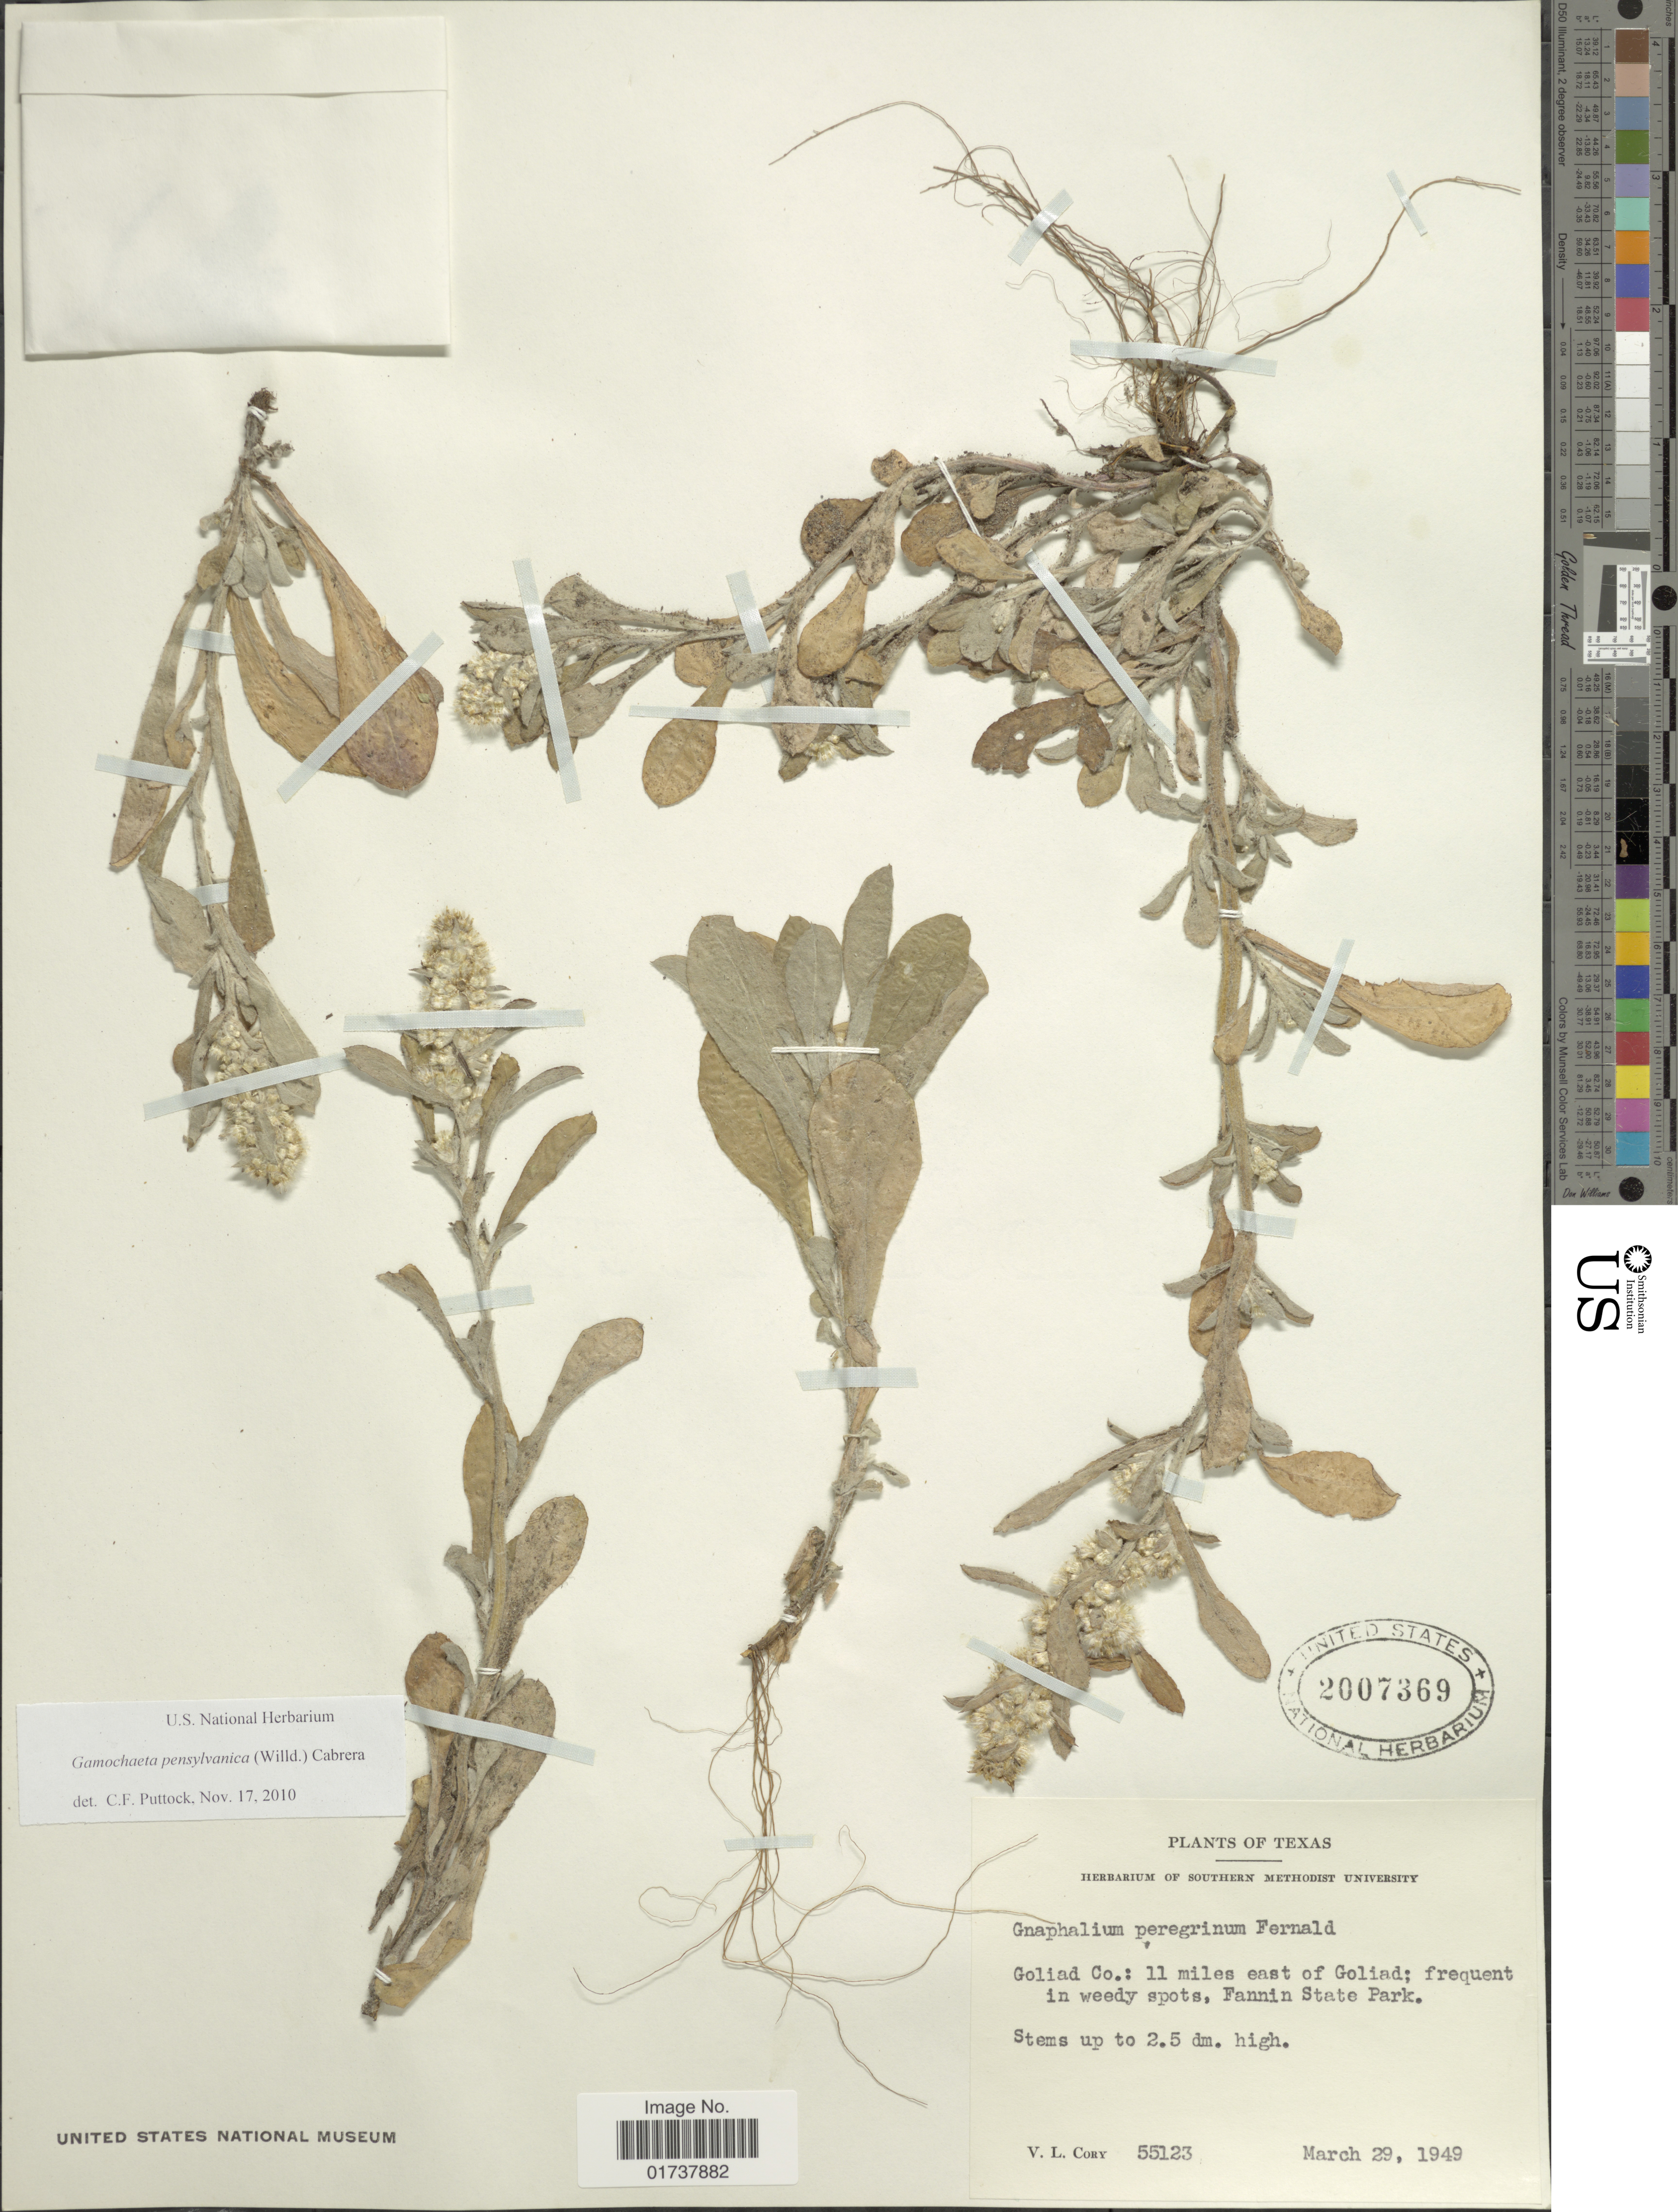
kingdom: Plantae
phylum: Tracheophyta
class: Magnoliopsida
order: Asterales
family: Asteraceae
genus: Gamochaeta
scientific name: Gamochaeta pensylvanica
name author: (Willd.) Cabrera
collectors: V. Cory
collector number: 55123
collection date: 1949-03-29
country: United States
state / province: Texas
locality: Goliad Co.: 11 miles east of Goliad, Fannin State Park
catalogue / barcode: US 2007369